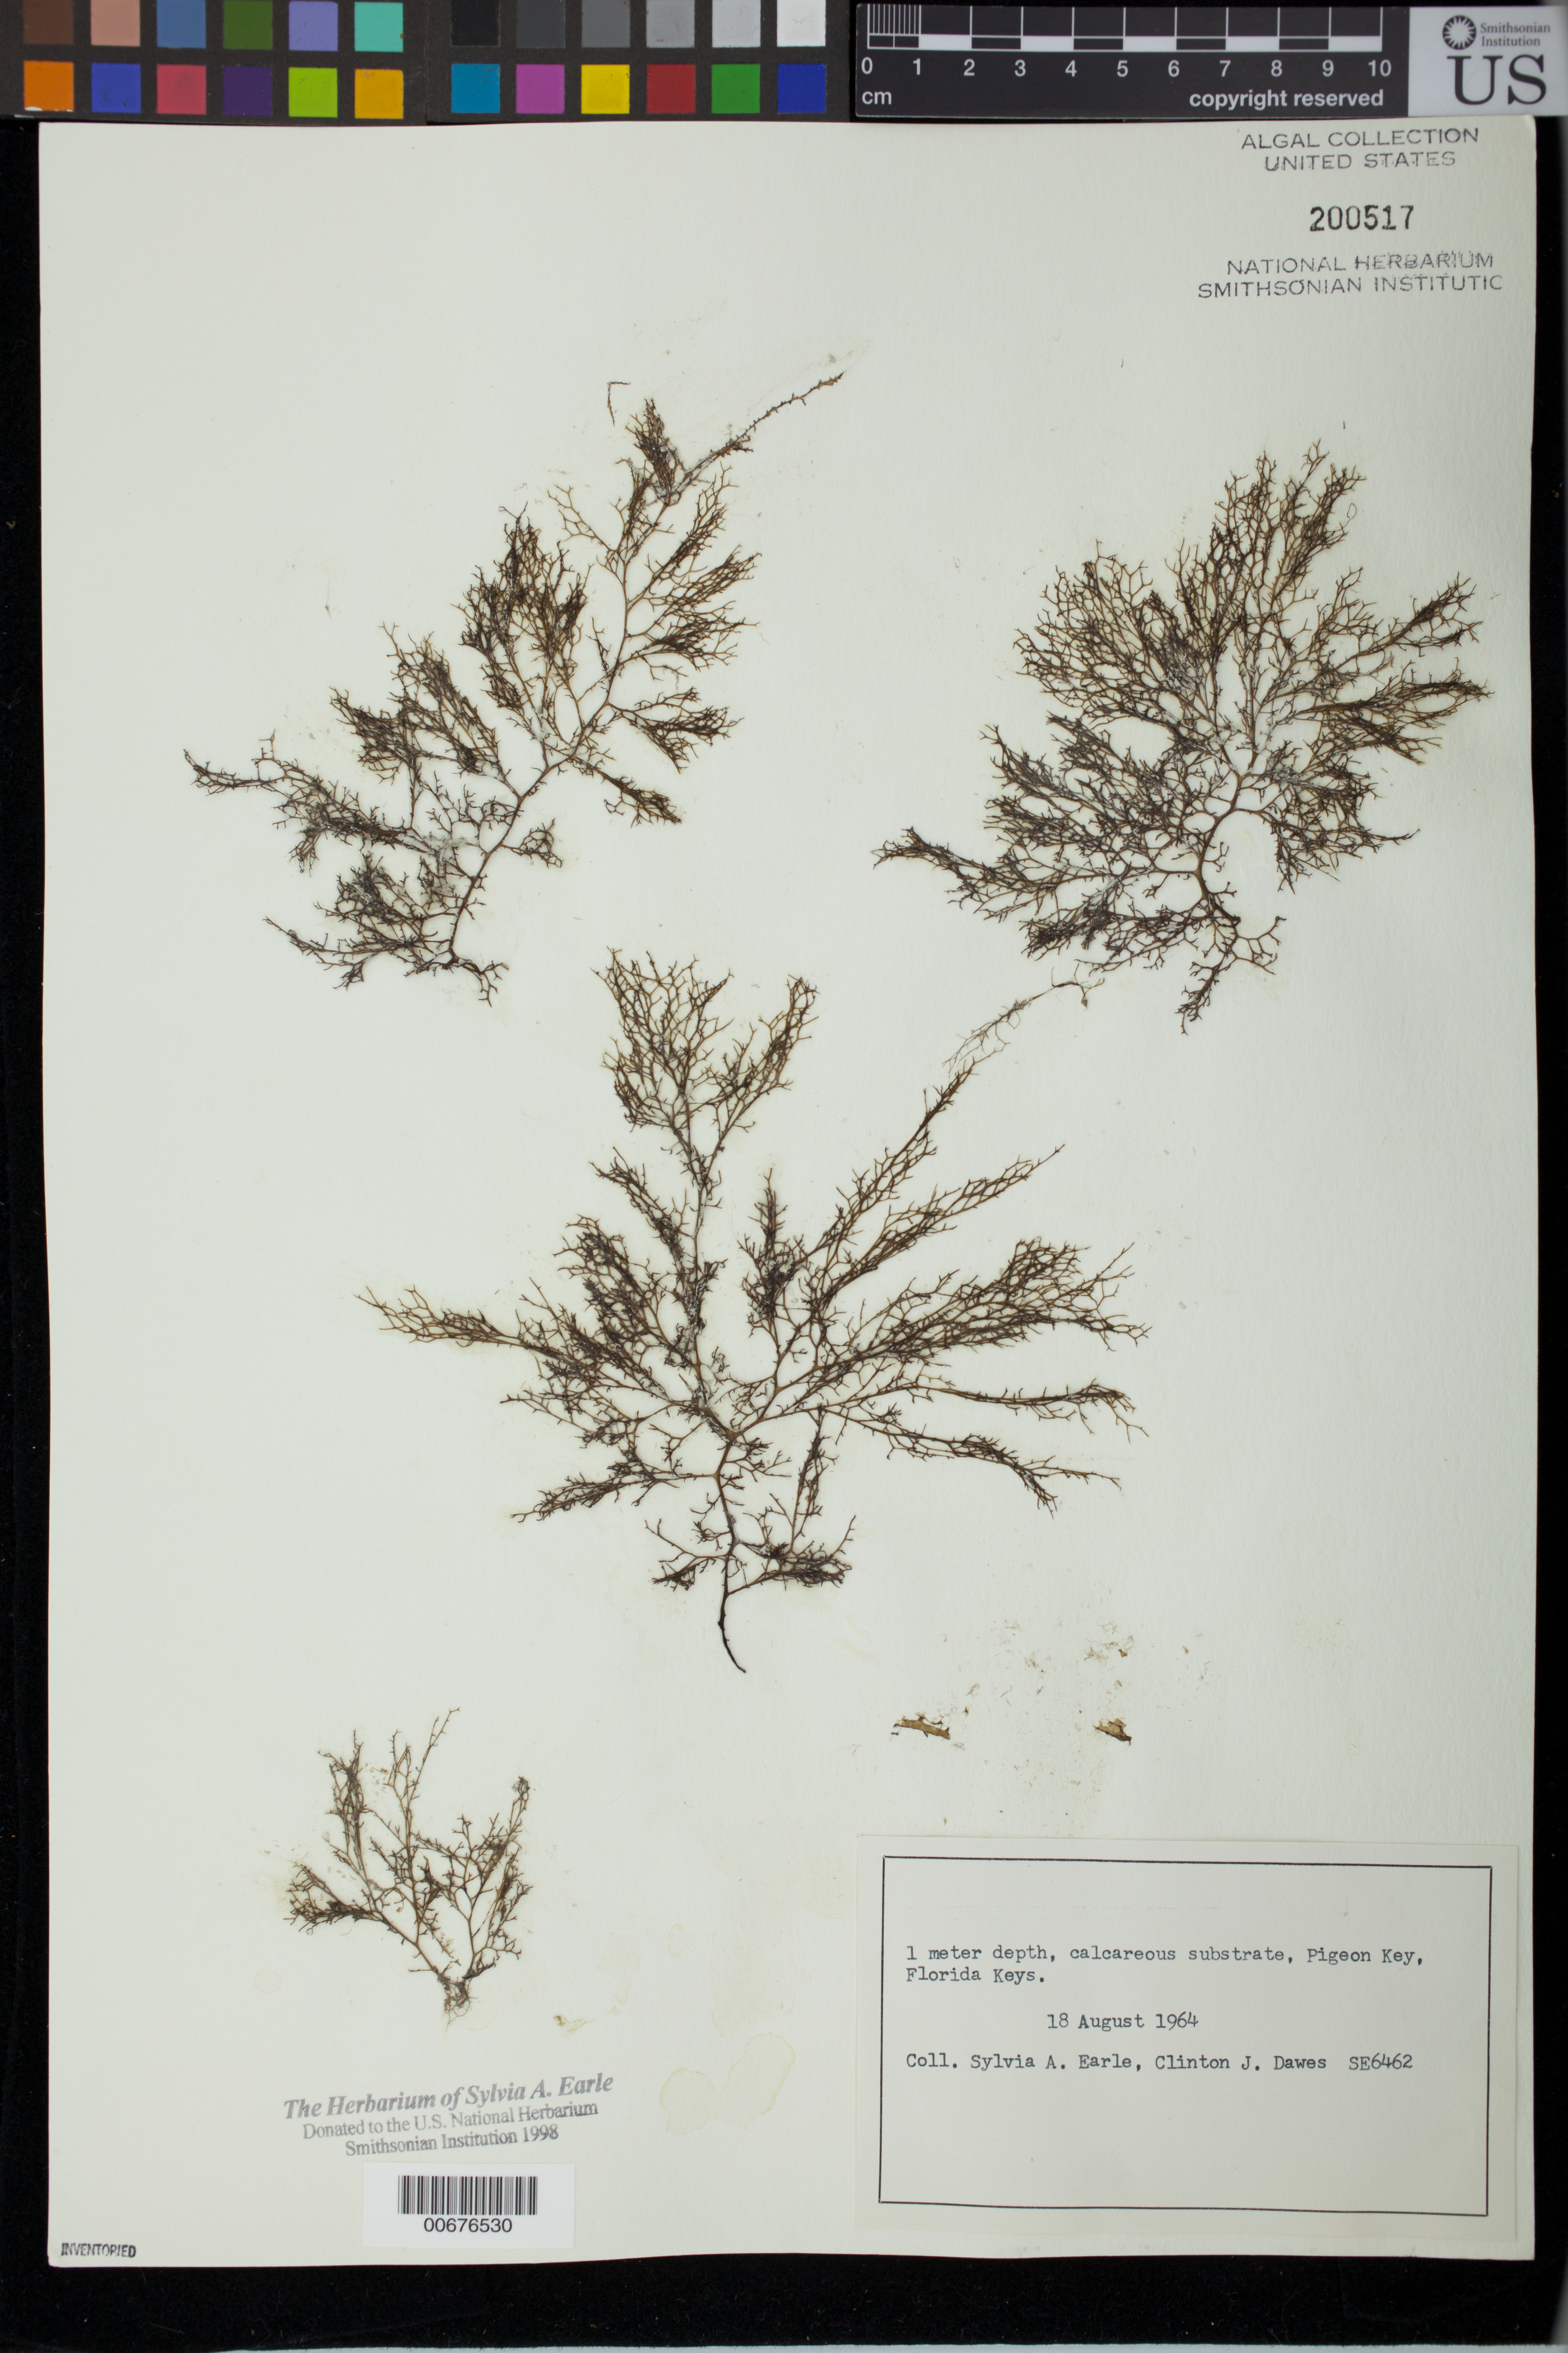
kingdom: Plantae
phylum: Rhodophyta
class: Florideophyceae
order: Gigartinales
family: Solieriaceae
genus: Eucheuma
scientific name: Eucheuma sp.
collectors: S. A. Earle & C. Dawes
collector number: SE 6462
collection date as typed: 18 Aug 1964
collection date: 1964-08-18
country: United States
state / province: Florida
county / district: Monroe County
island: Pigeon Key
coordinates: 24 42.2'N, 81 9.3'W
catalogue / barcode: US 200517